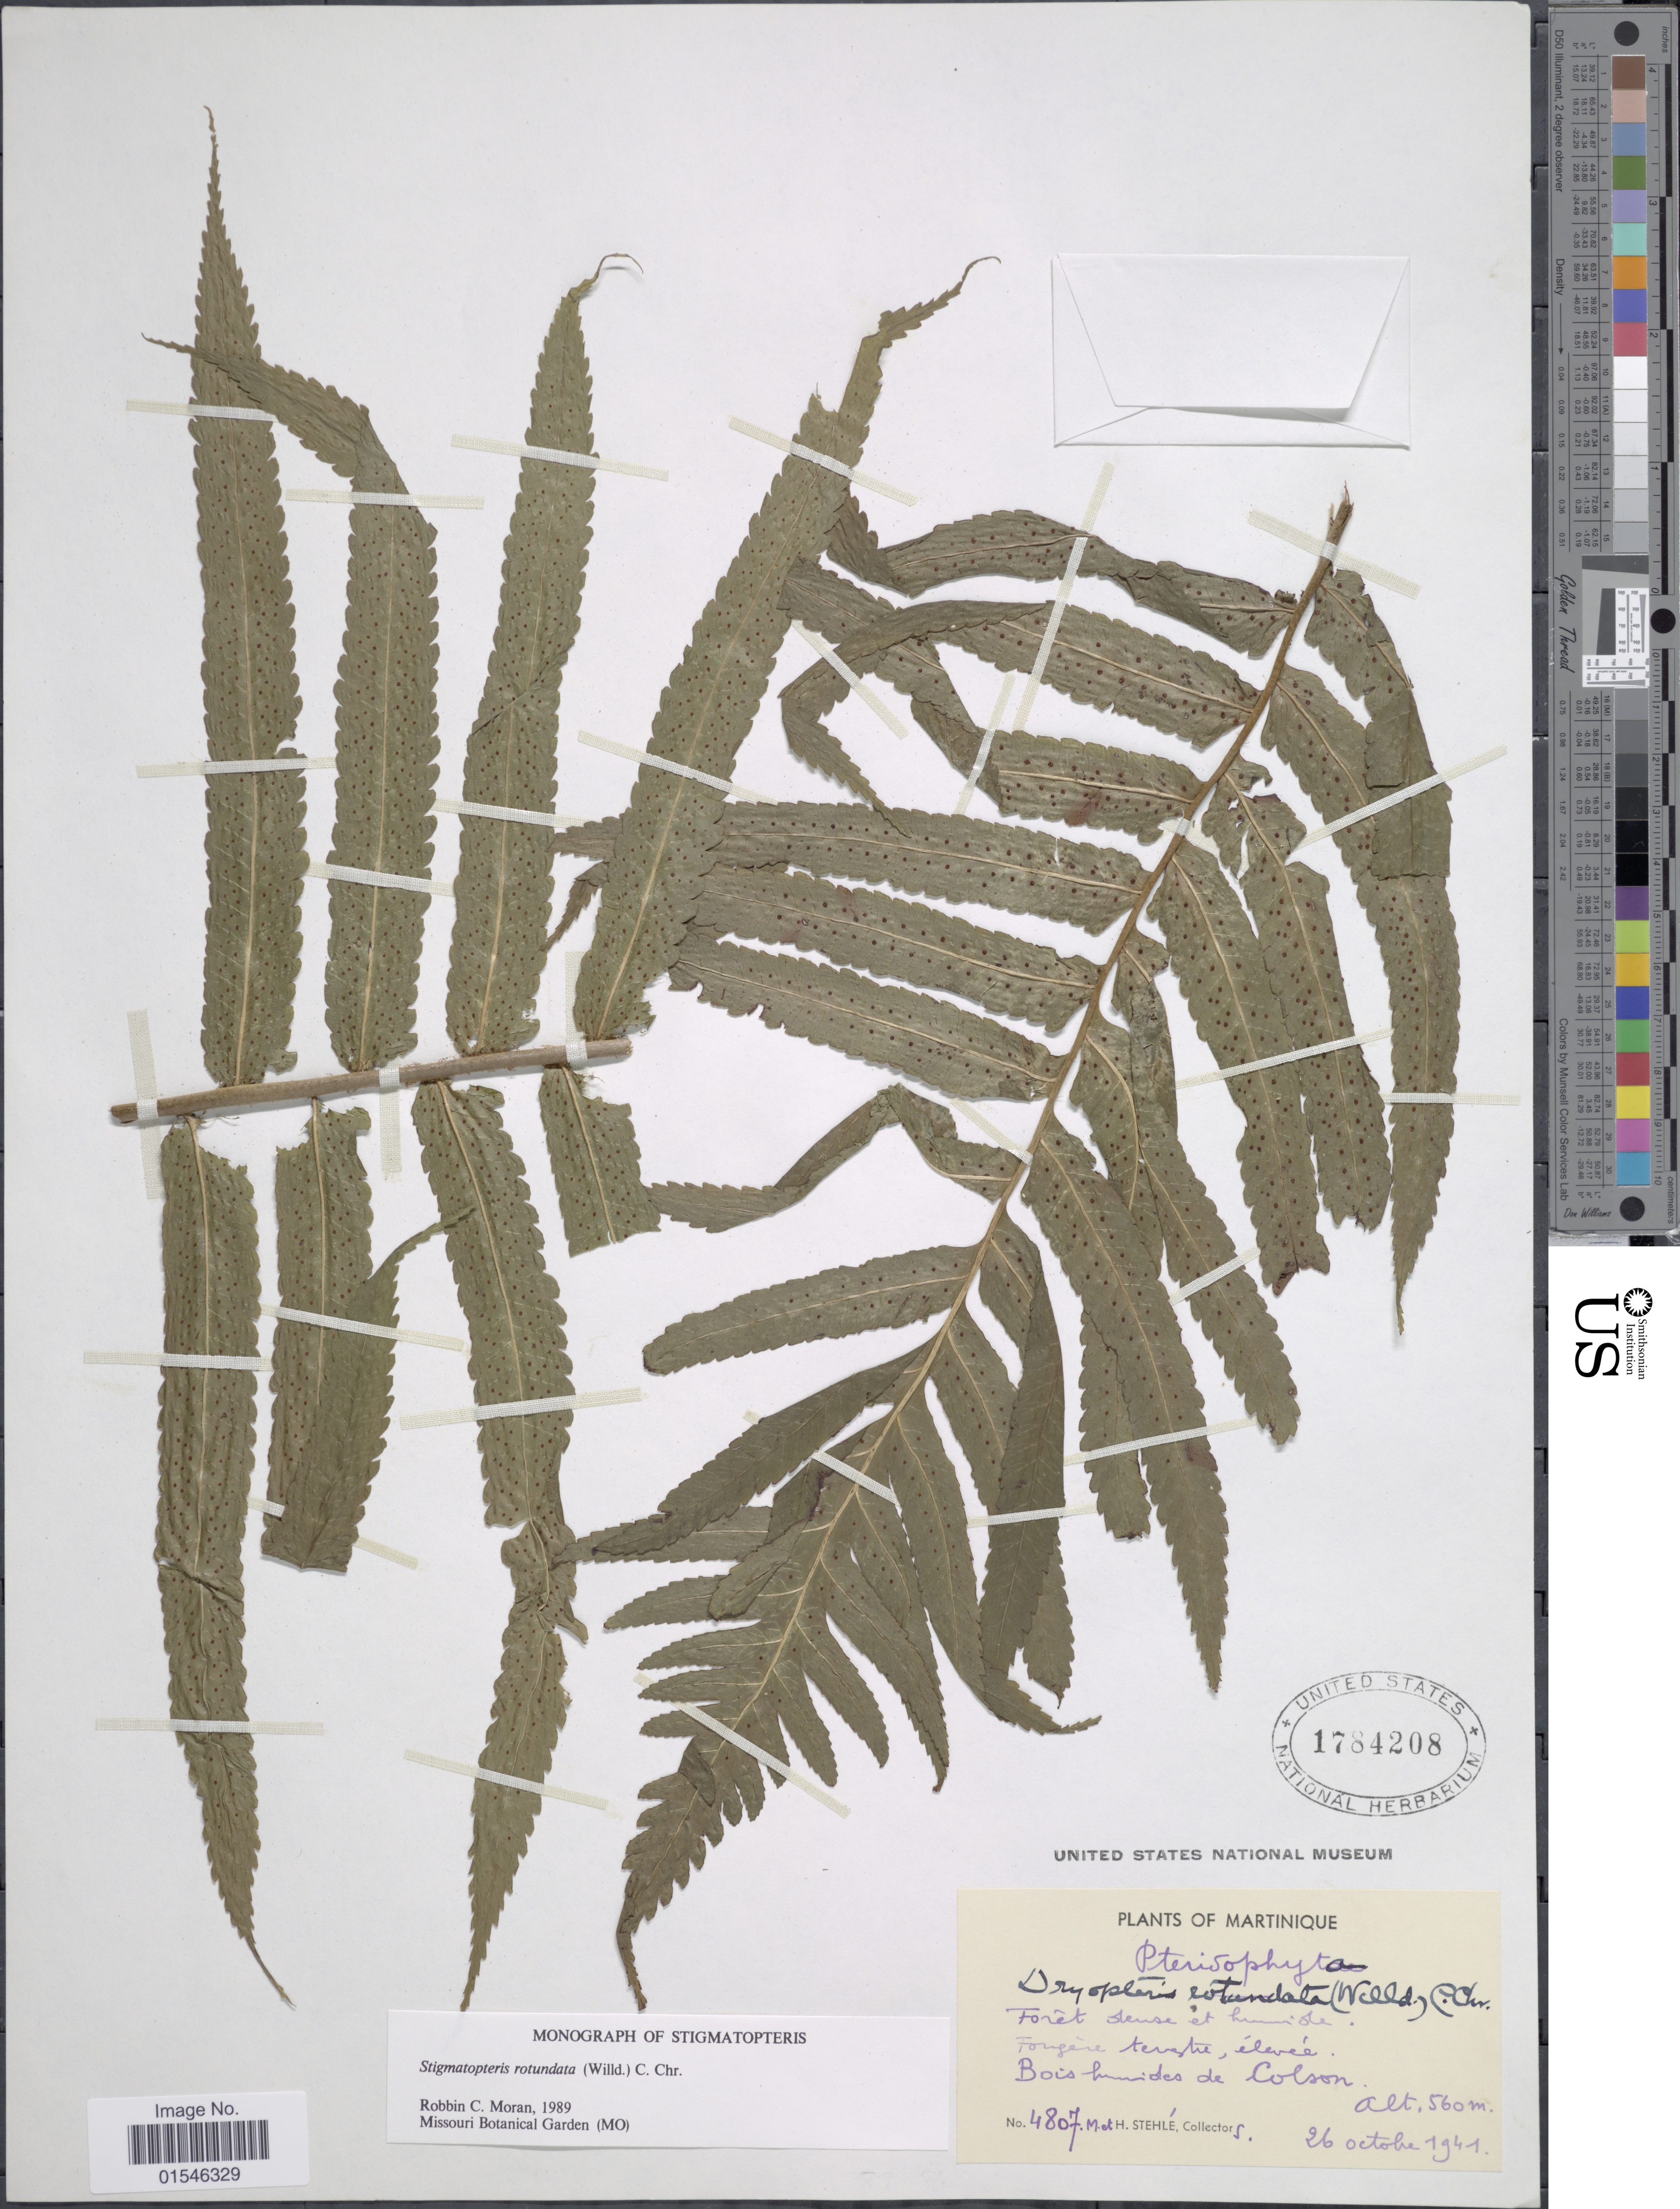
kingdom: Plantae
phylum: Tracheophyta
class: Polypodiopsida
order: Polypodiales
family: Dryopteridaceae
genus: Stigmatopteris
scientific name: Stigmatopteris rotundata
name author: (Willd.) C. Chr.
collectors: M. Stehlé & H. Stehlé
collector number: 4807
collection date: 1941-10-26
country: Martinique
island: Martinique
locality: Forêt dense et humide. Fougere terrestre, elevee, Bois humides de Colson.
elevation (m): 560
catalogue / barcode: US 1784208